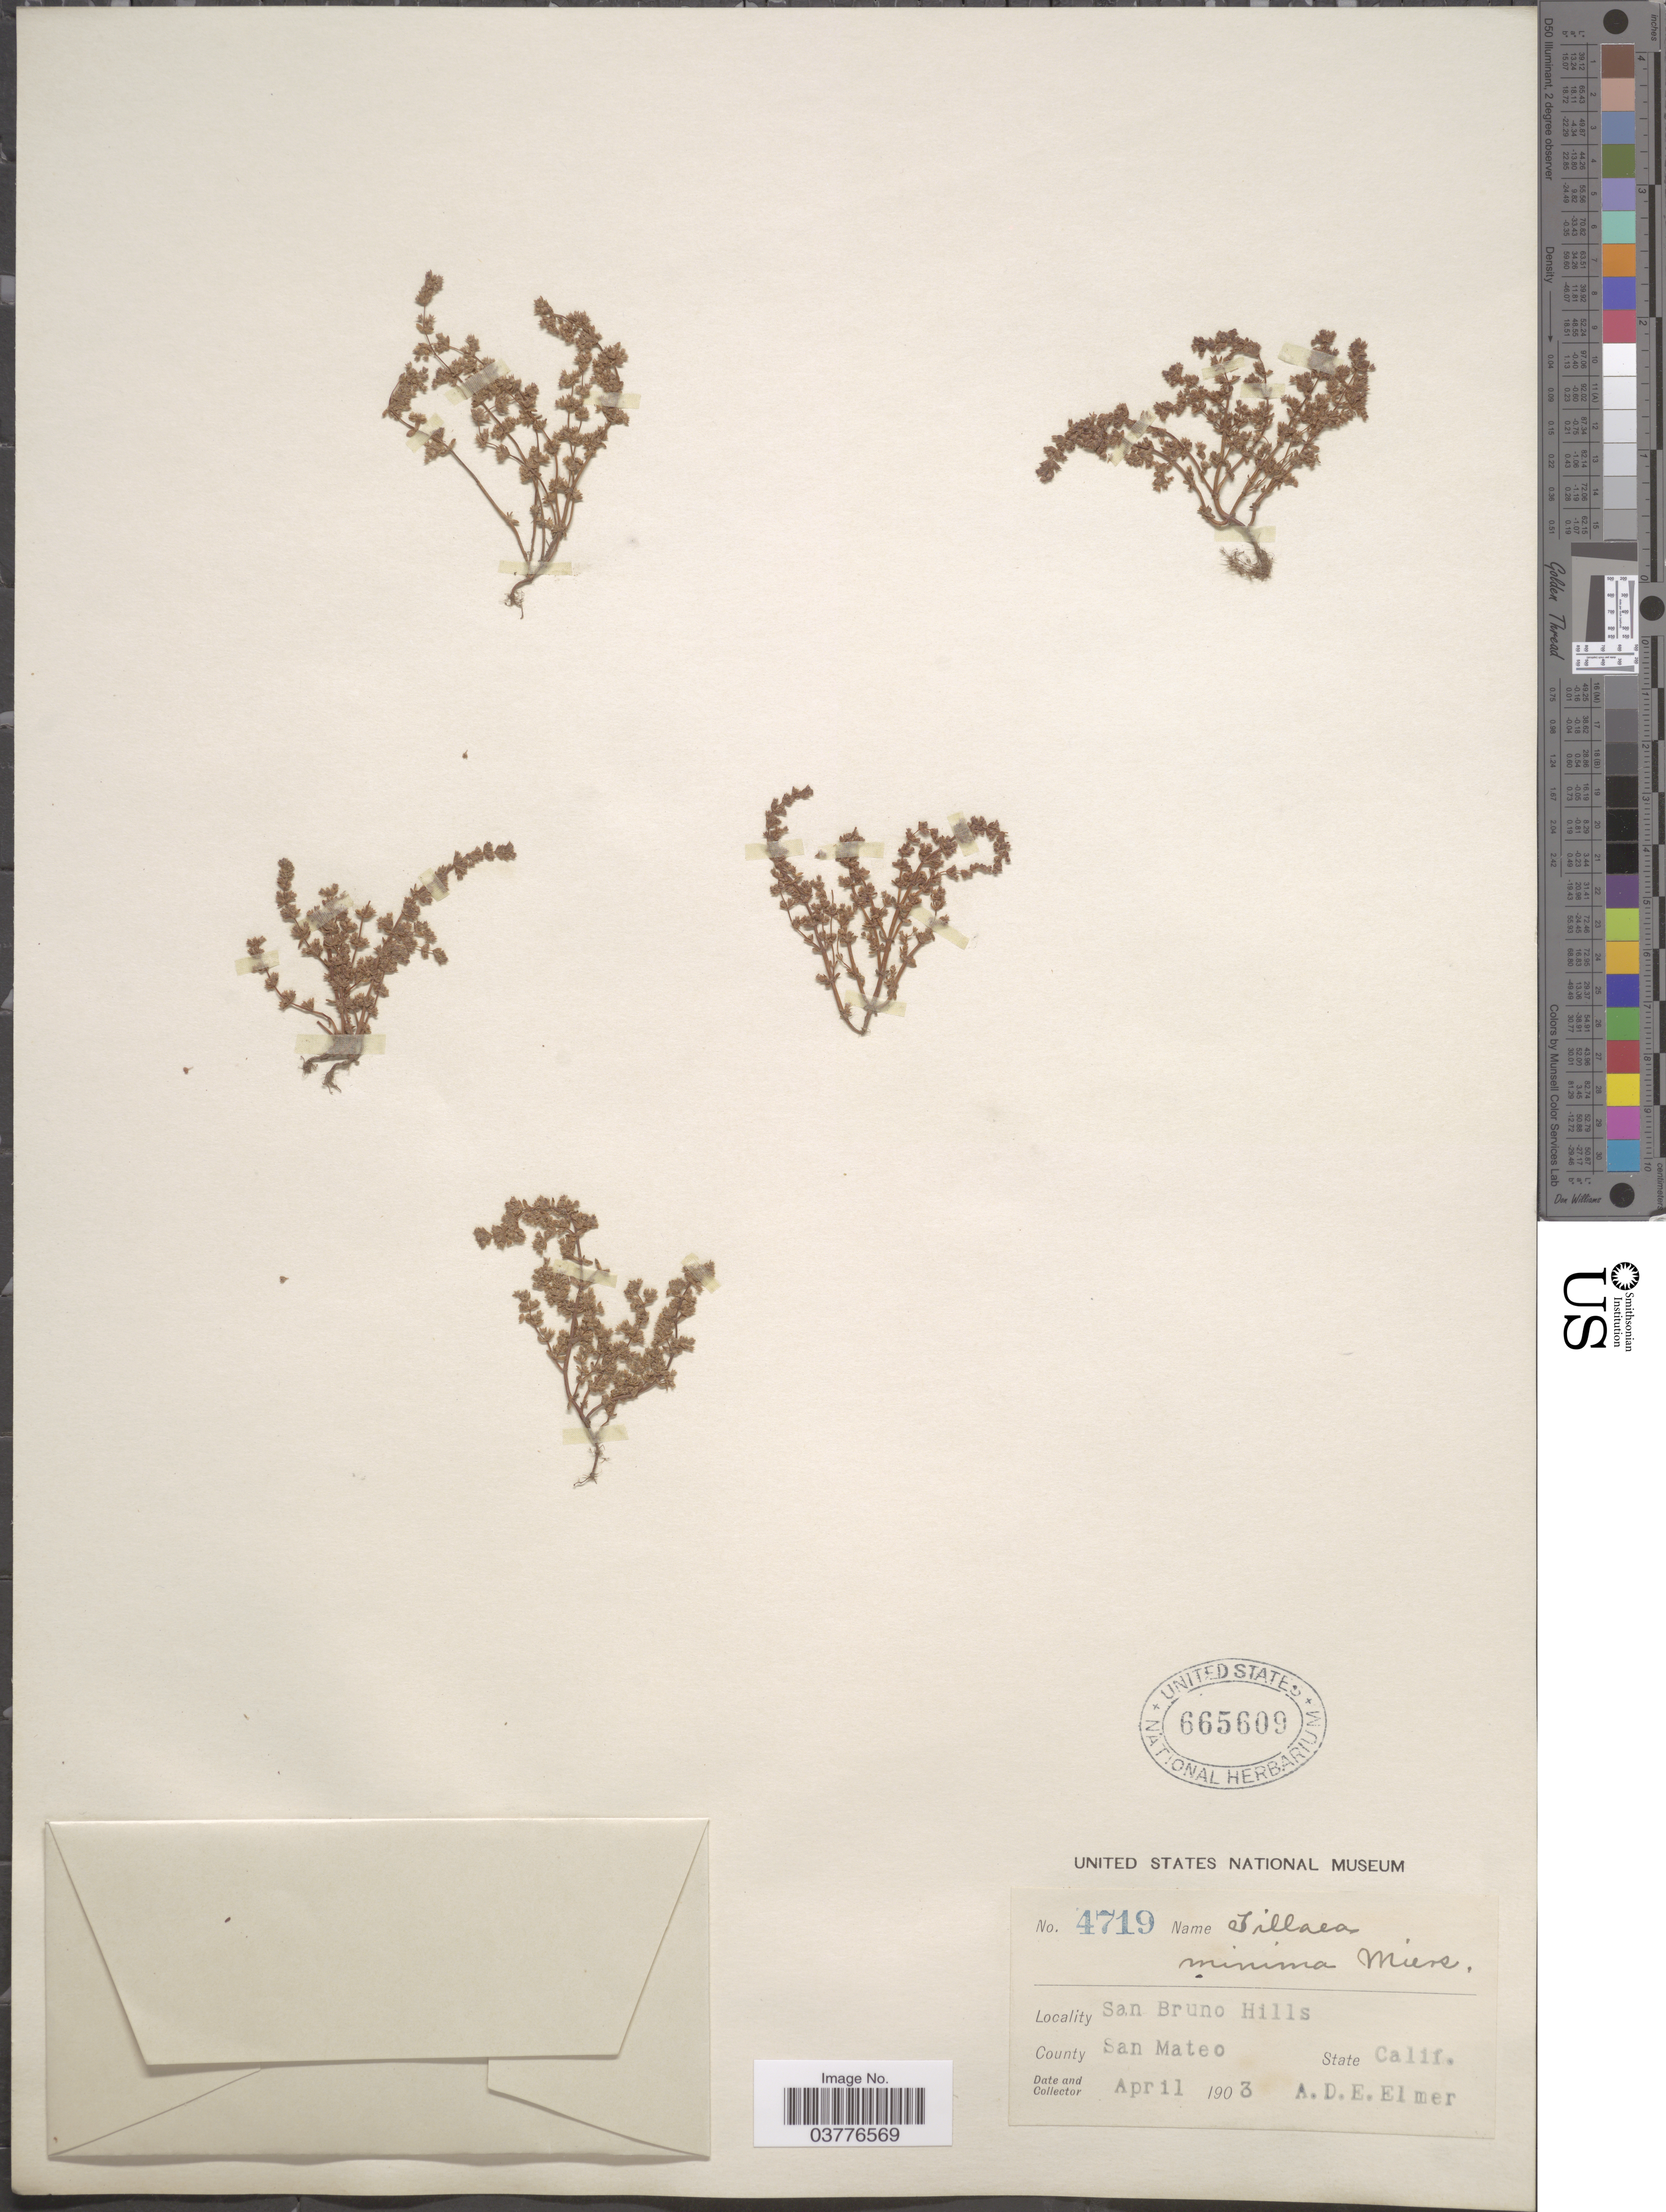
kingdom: Plantae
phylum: Tracheophyta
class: Magnoliopsida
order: Saxifragales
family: Crassulaceae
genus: Crassula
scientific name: Crassula connata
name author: (Ruiz & Pav.) A. Berger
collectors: A. D. E. Elmer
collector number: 4719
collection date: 1903-04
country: United States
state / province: California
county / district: San Mateo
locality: San Bruno Hills. County San Mateo.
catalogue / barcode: US 665609